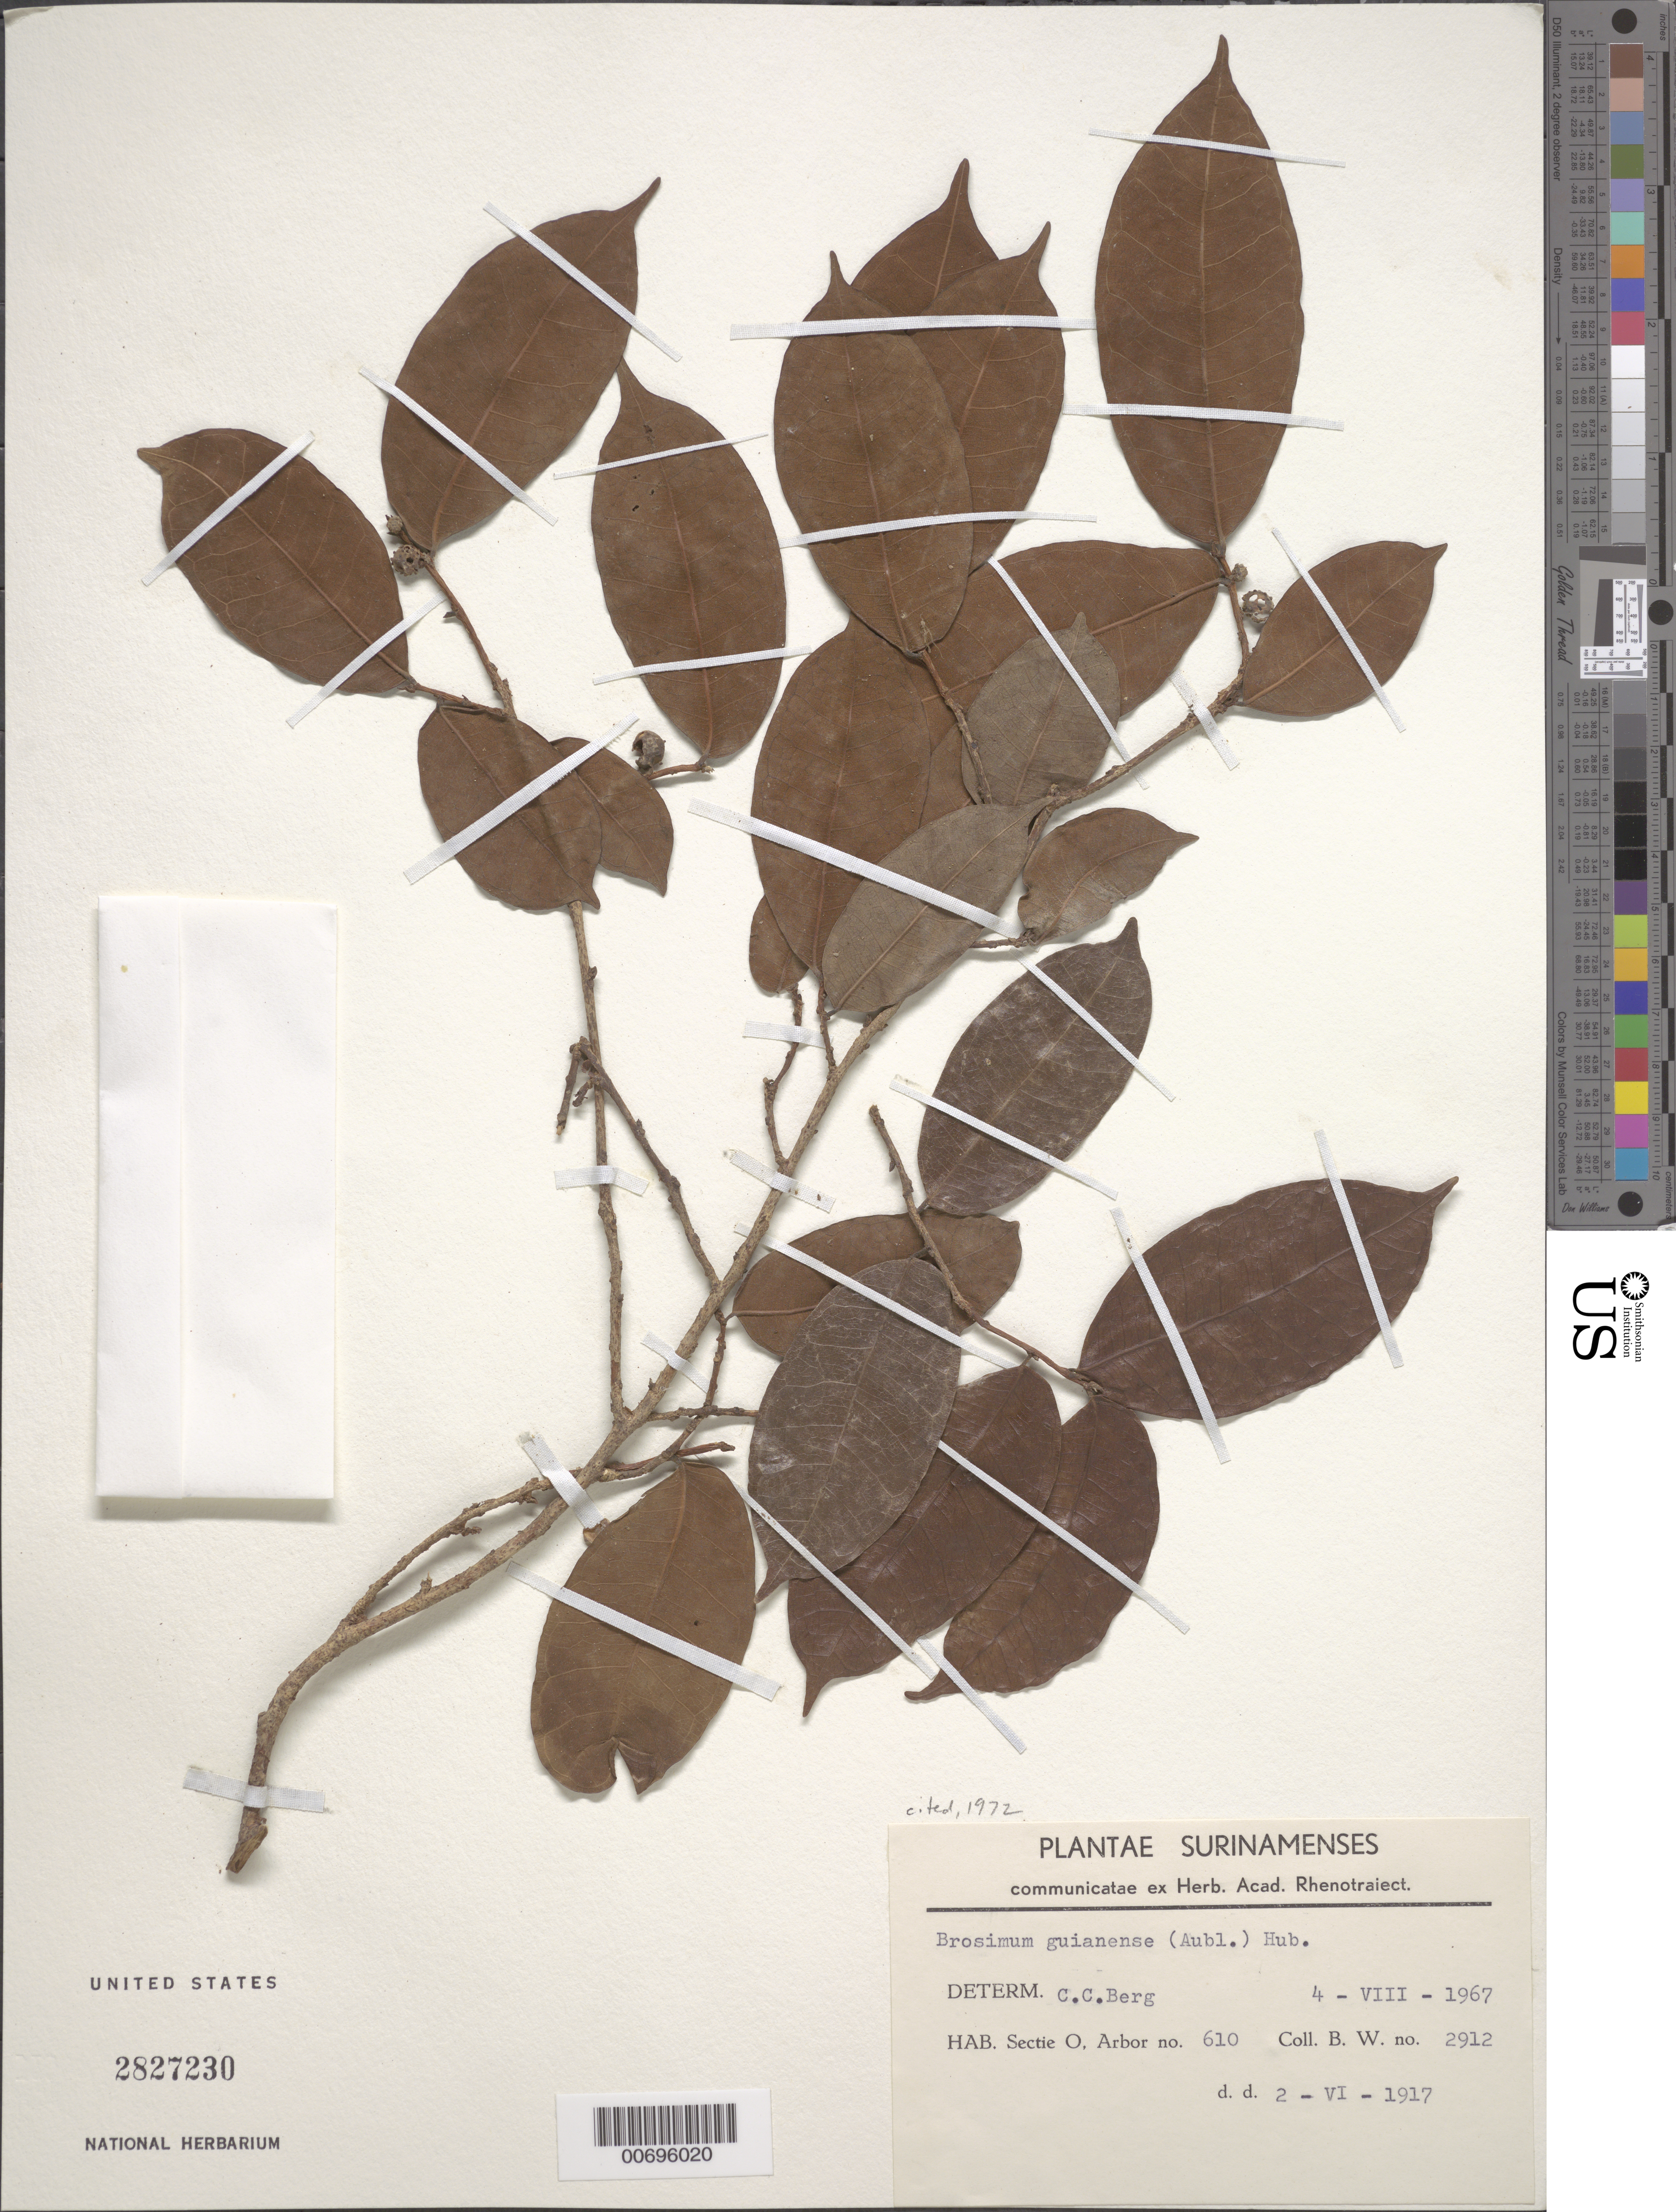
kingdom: Plantae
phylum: Tracheophyta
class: Magnoliopsida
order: Rosales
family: Moraceae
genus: Brosimum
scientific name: Brosimum guianense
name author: (Aubl.) Huber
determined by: Berg, C. C.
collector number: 2912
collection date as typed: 2-Jun-17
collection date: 1917-06-02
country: Suriname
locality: Sectie O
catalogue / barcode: US 2827230